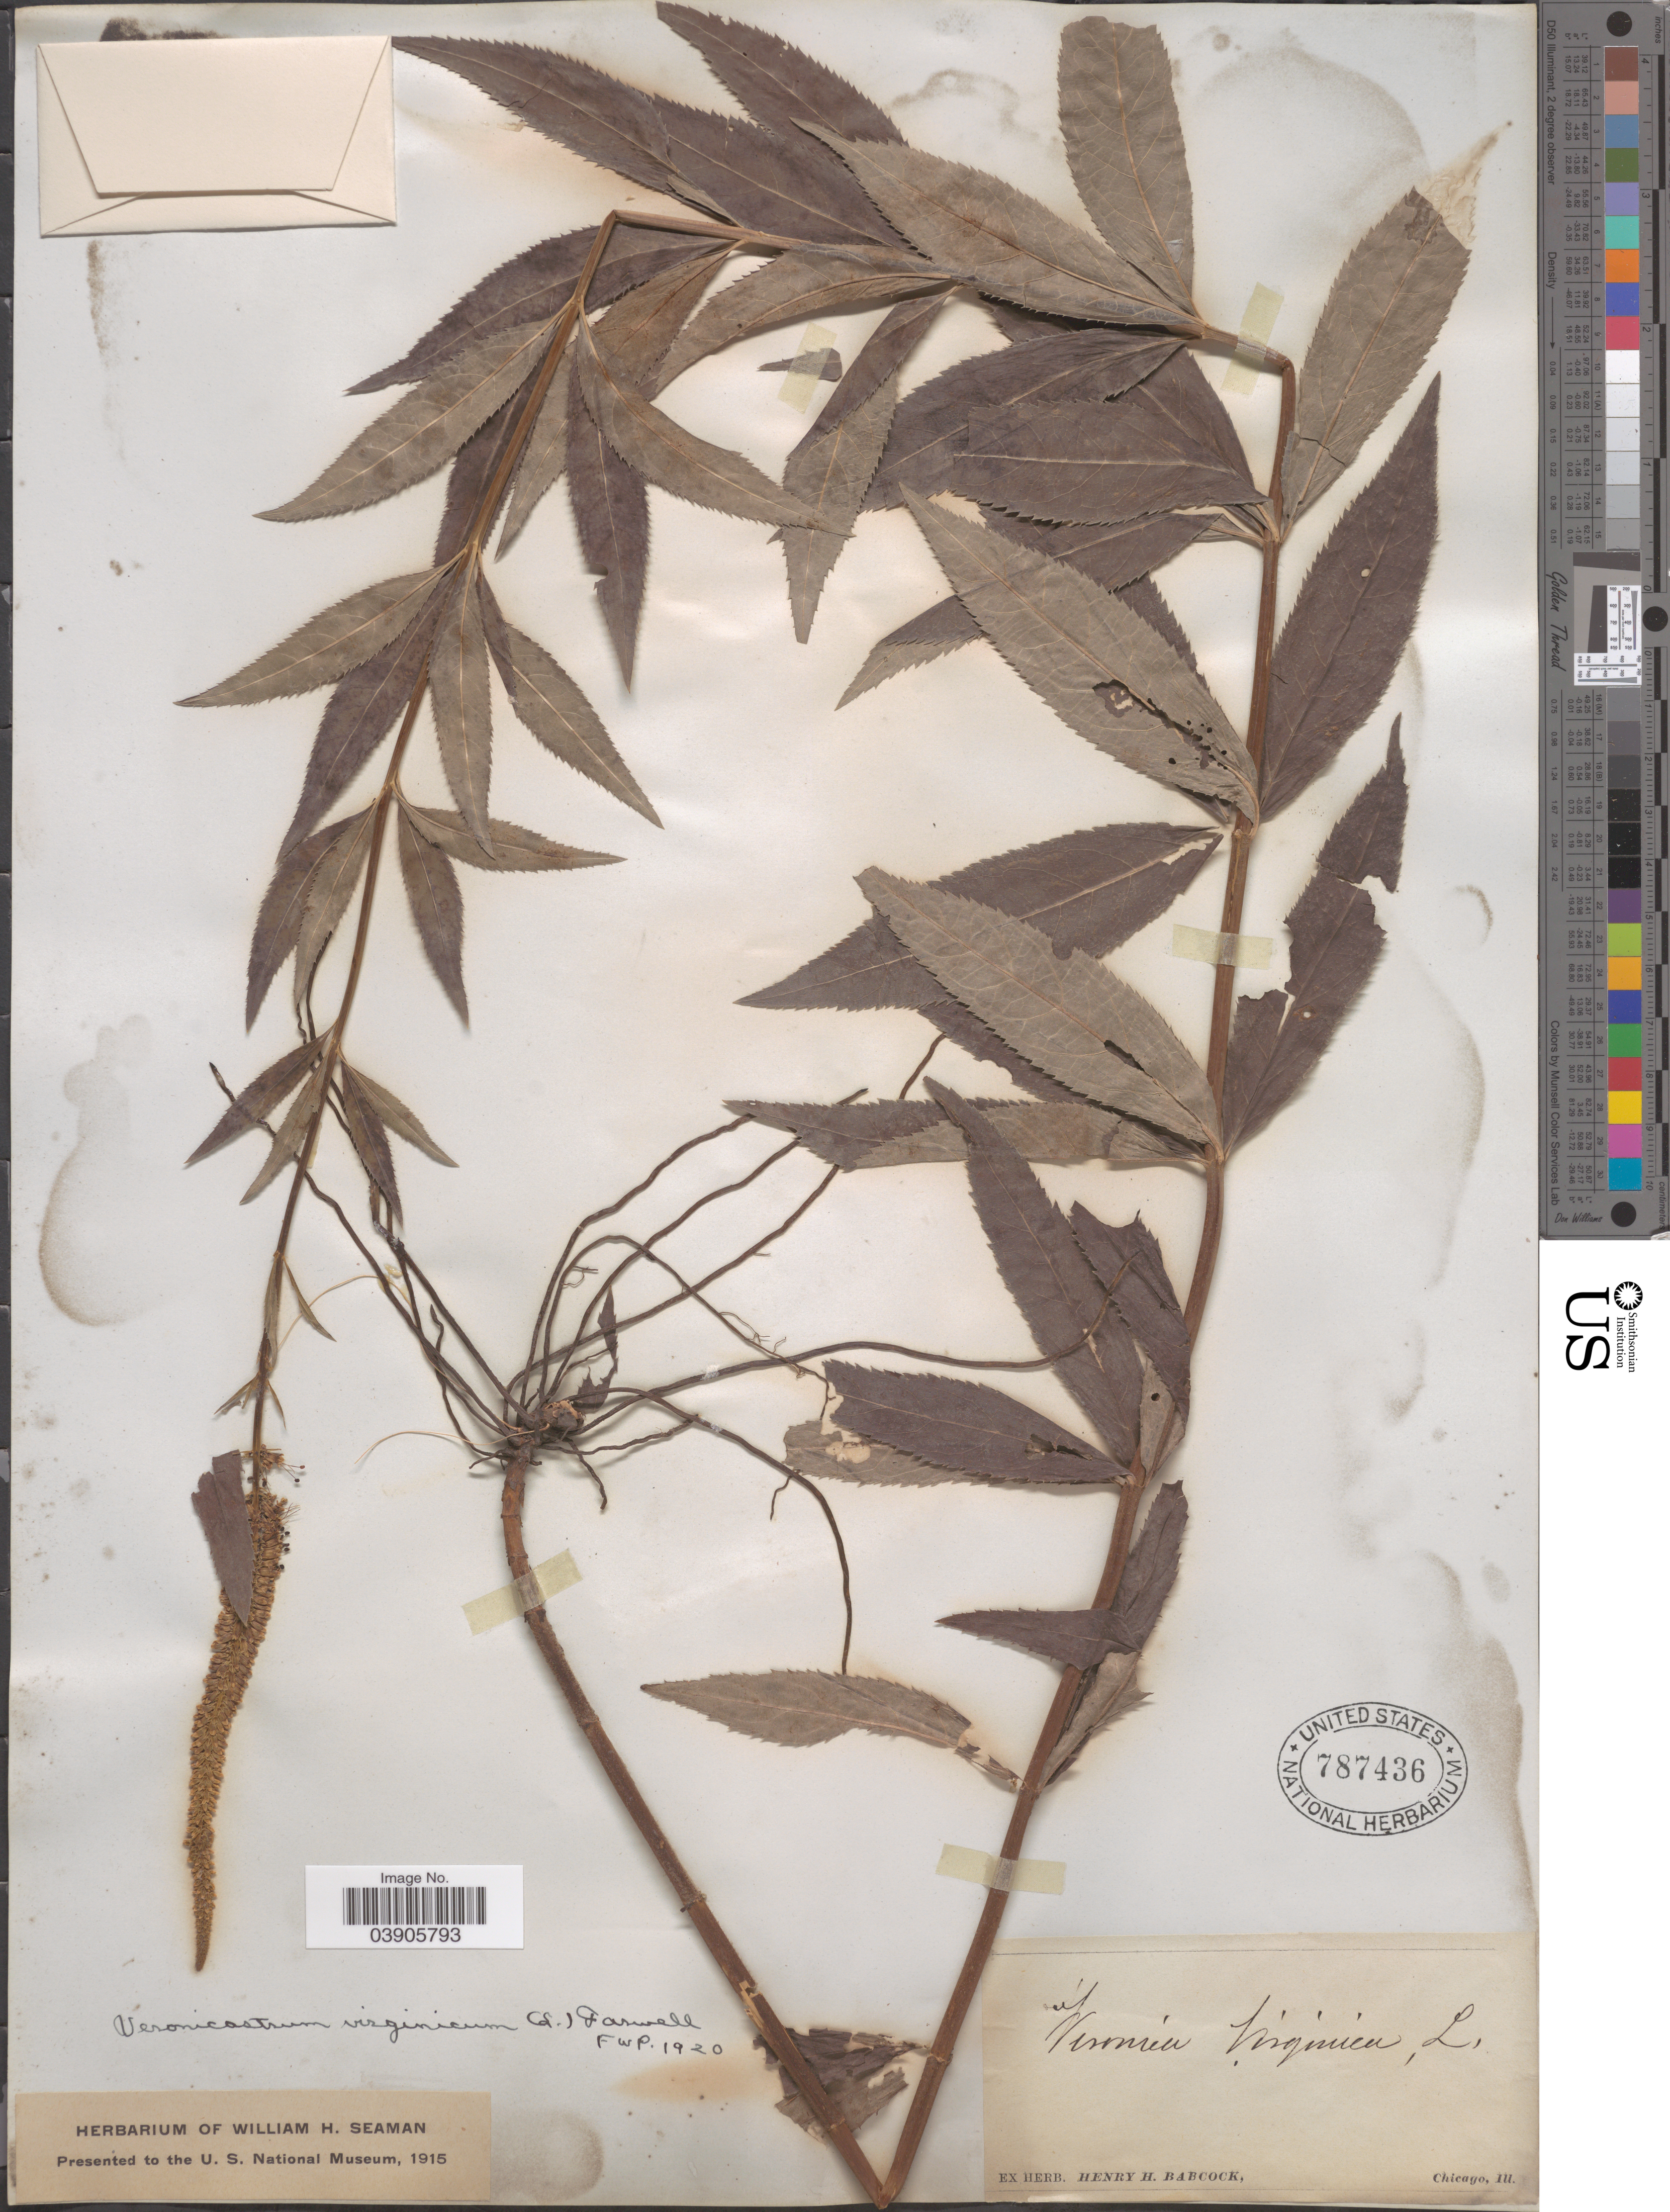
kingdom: Plantae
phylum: Tracheophyta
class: Magnoliopsida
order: Lamiales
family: Plantaginaceae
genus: Veronicastrum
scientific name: Veronicastrum virginicum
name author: (L.) Farw.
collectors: H. Babcock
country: United States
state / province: Illinois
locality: Chicago.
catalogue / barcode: US 787436